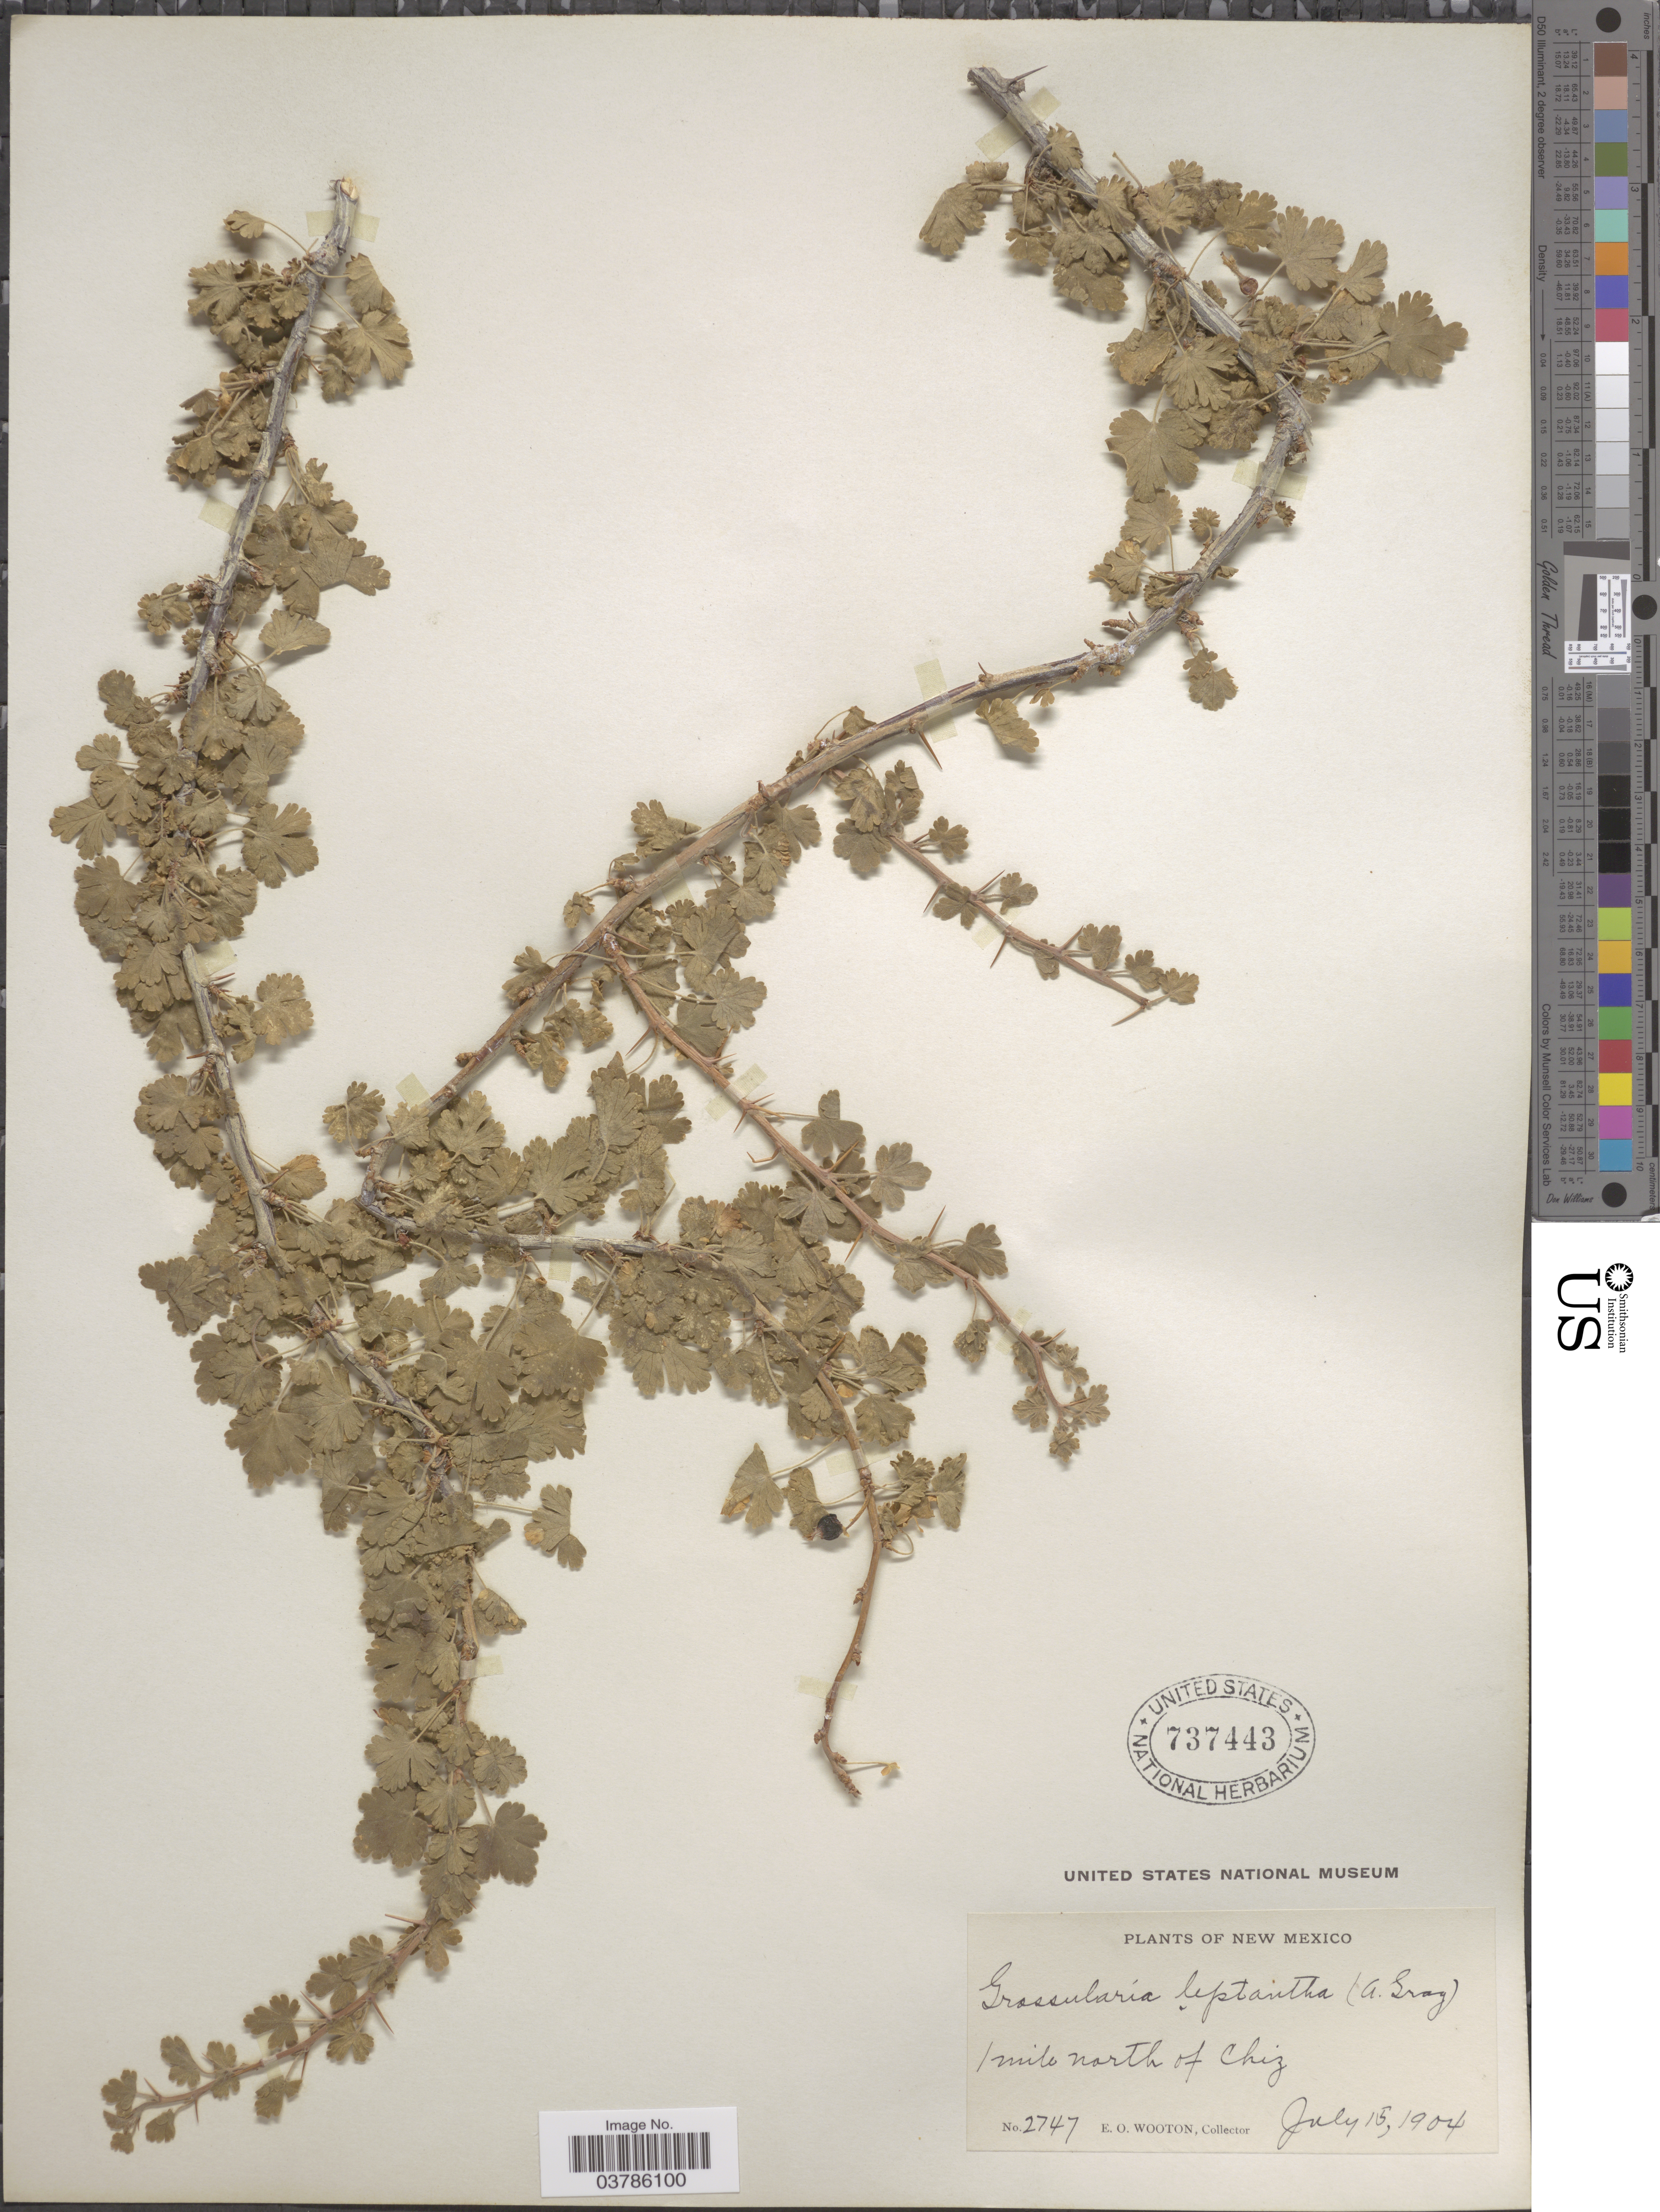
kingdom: Plantae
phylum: Tracheophyta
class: Magnoliopsida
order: Saxifragales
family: Grossulariaceae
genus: Ribes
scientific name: Ribes leptanthum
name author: A. Gray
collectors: E. O. Wooton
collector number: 2747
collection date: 1904-07-15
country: United States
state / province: New Mexico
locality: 1 mile north of Chiz.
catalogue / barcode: US 737443